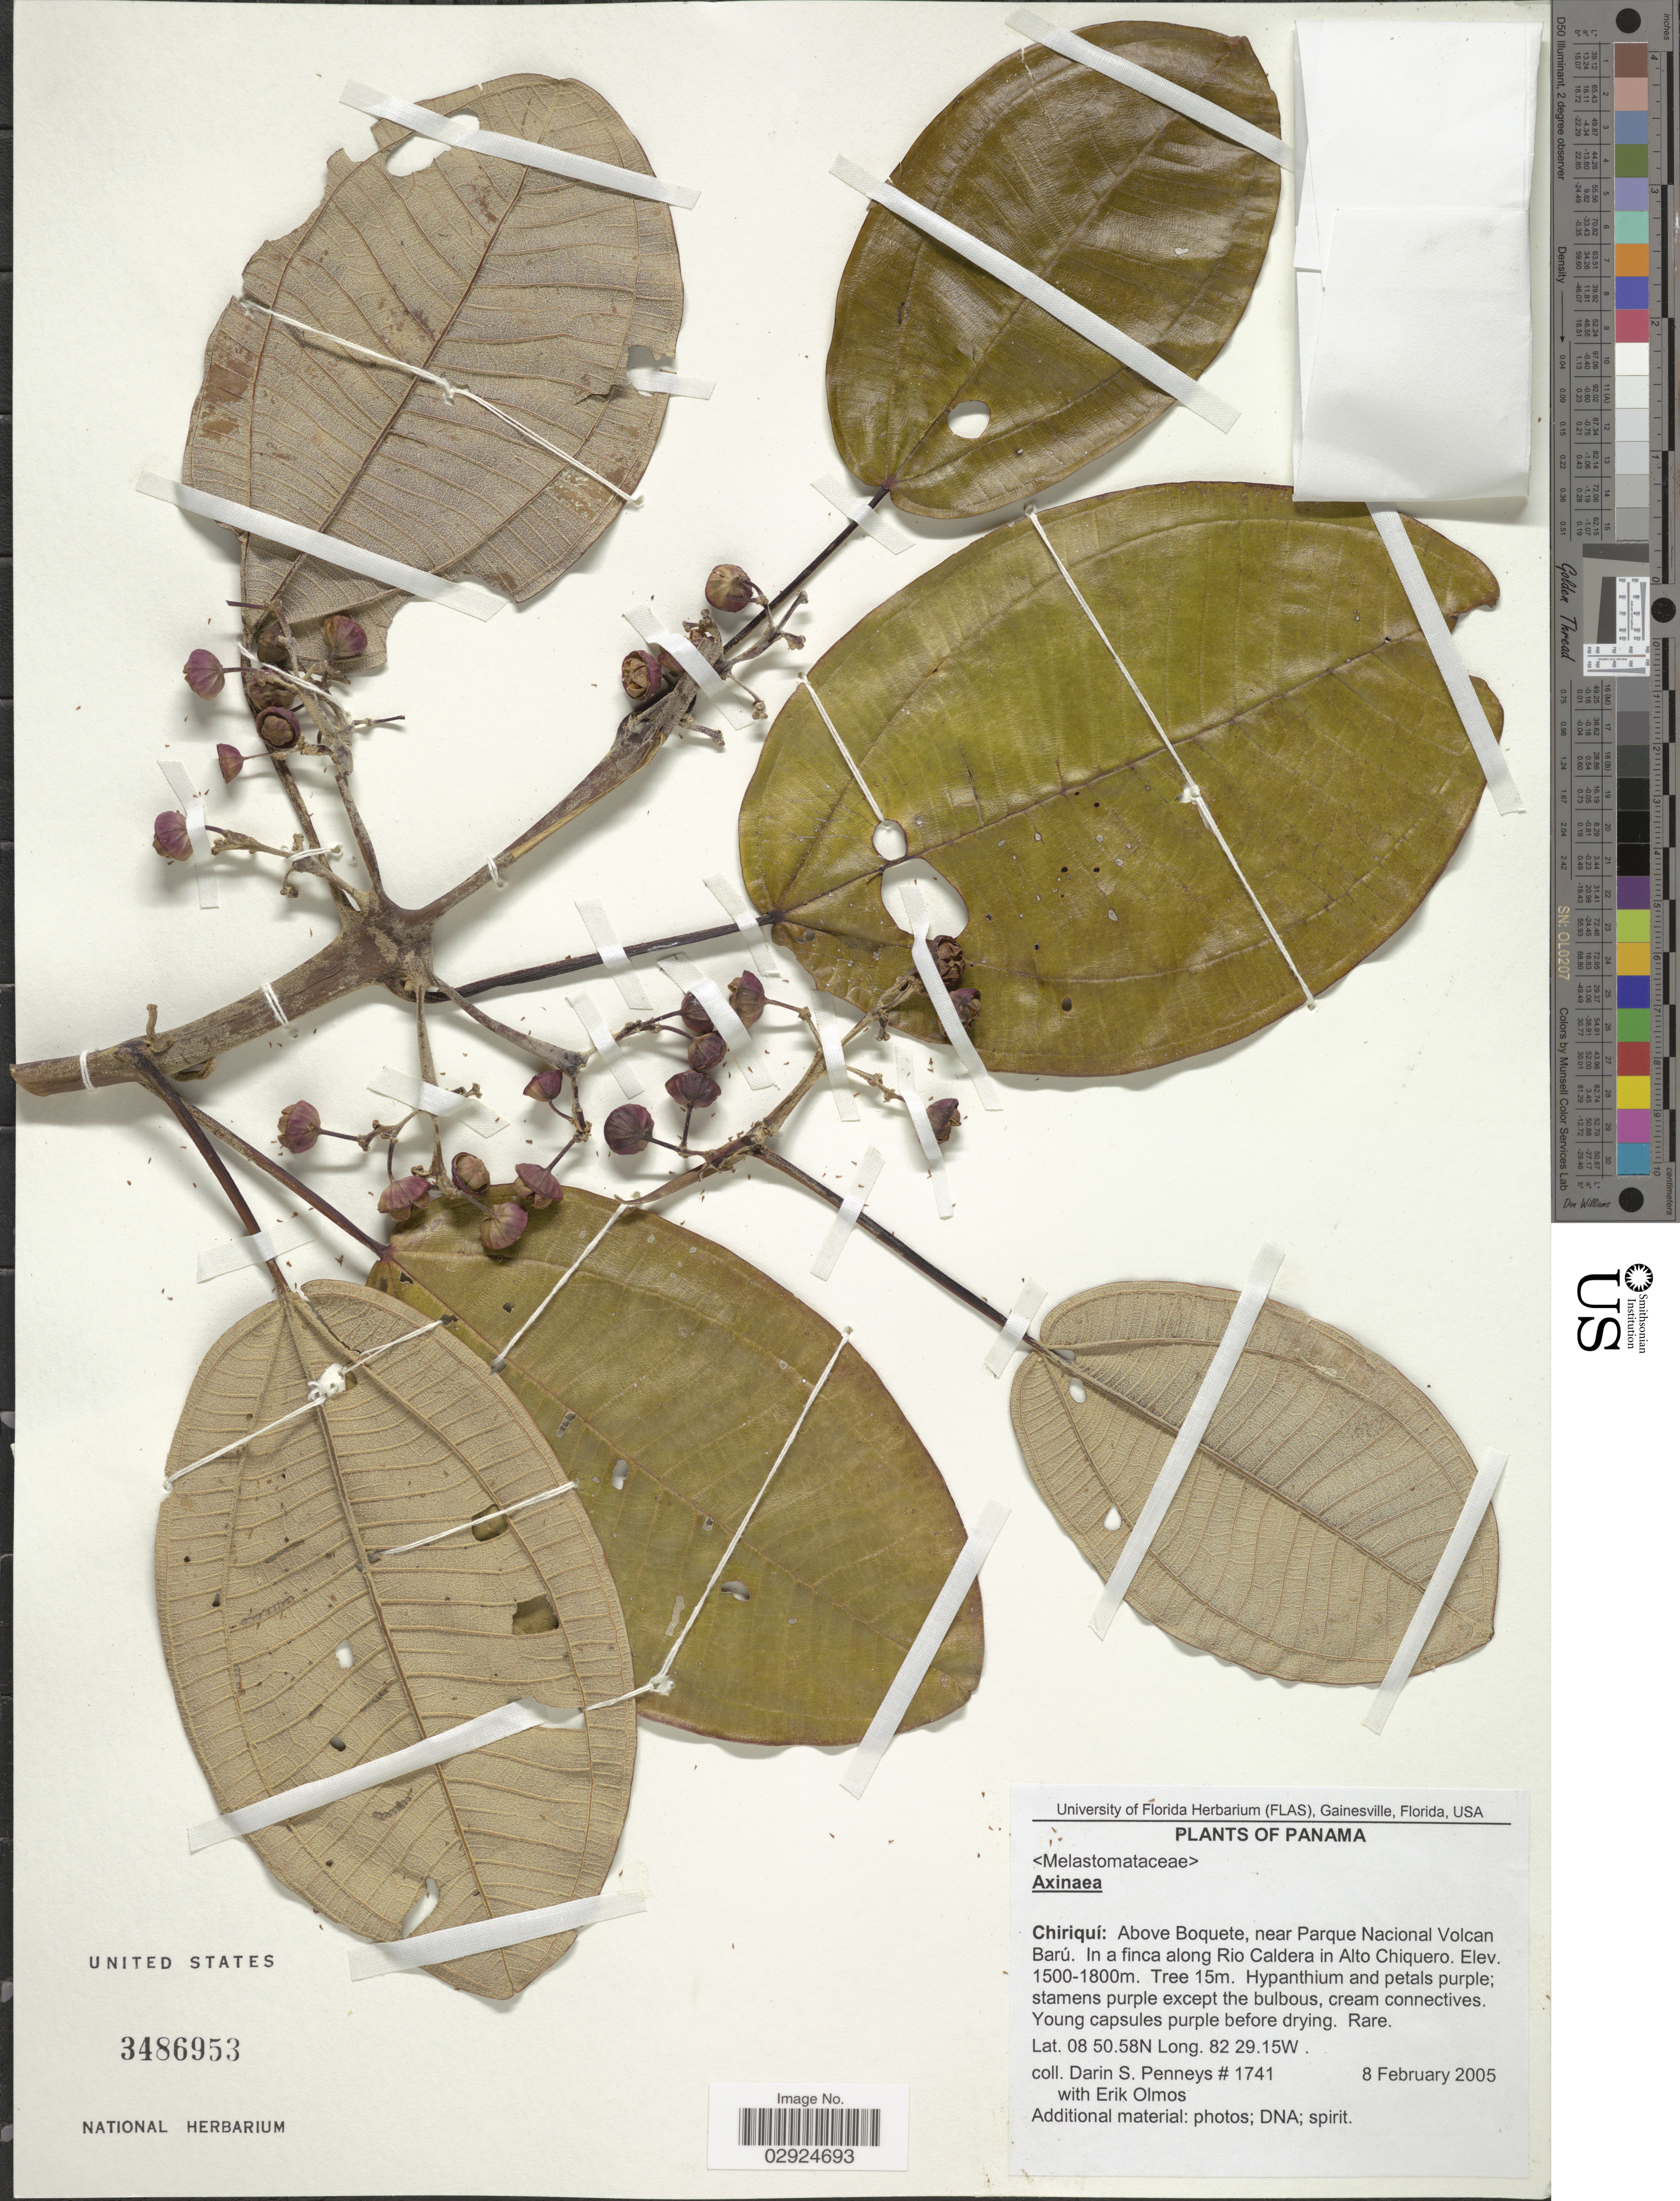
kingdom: Plantae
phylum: Tracheophyta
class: Magnoliopsida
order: Myrtales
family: Melastomataceae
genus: Axinaea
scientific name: Axinaea sp.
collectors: D. S. Penneys & E. Olmos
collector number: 1741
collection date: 2005-02-08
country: Panama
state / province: Chiriqui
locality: Chiriquí: Above Boquete, near Parque Nacional Volcan Barú. In a finca along Rio Caldera in Alto Chiquero.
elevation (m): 1500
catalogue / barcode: US 3486953